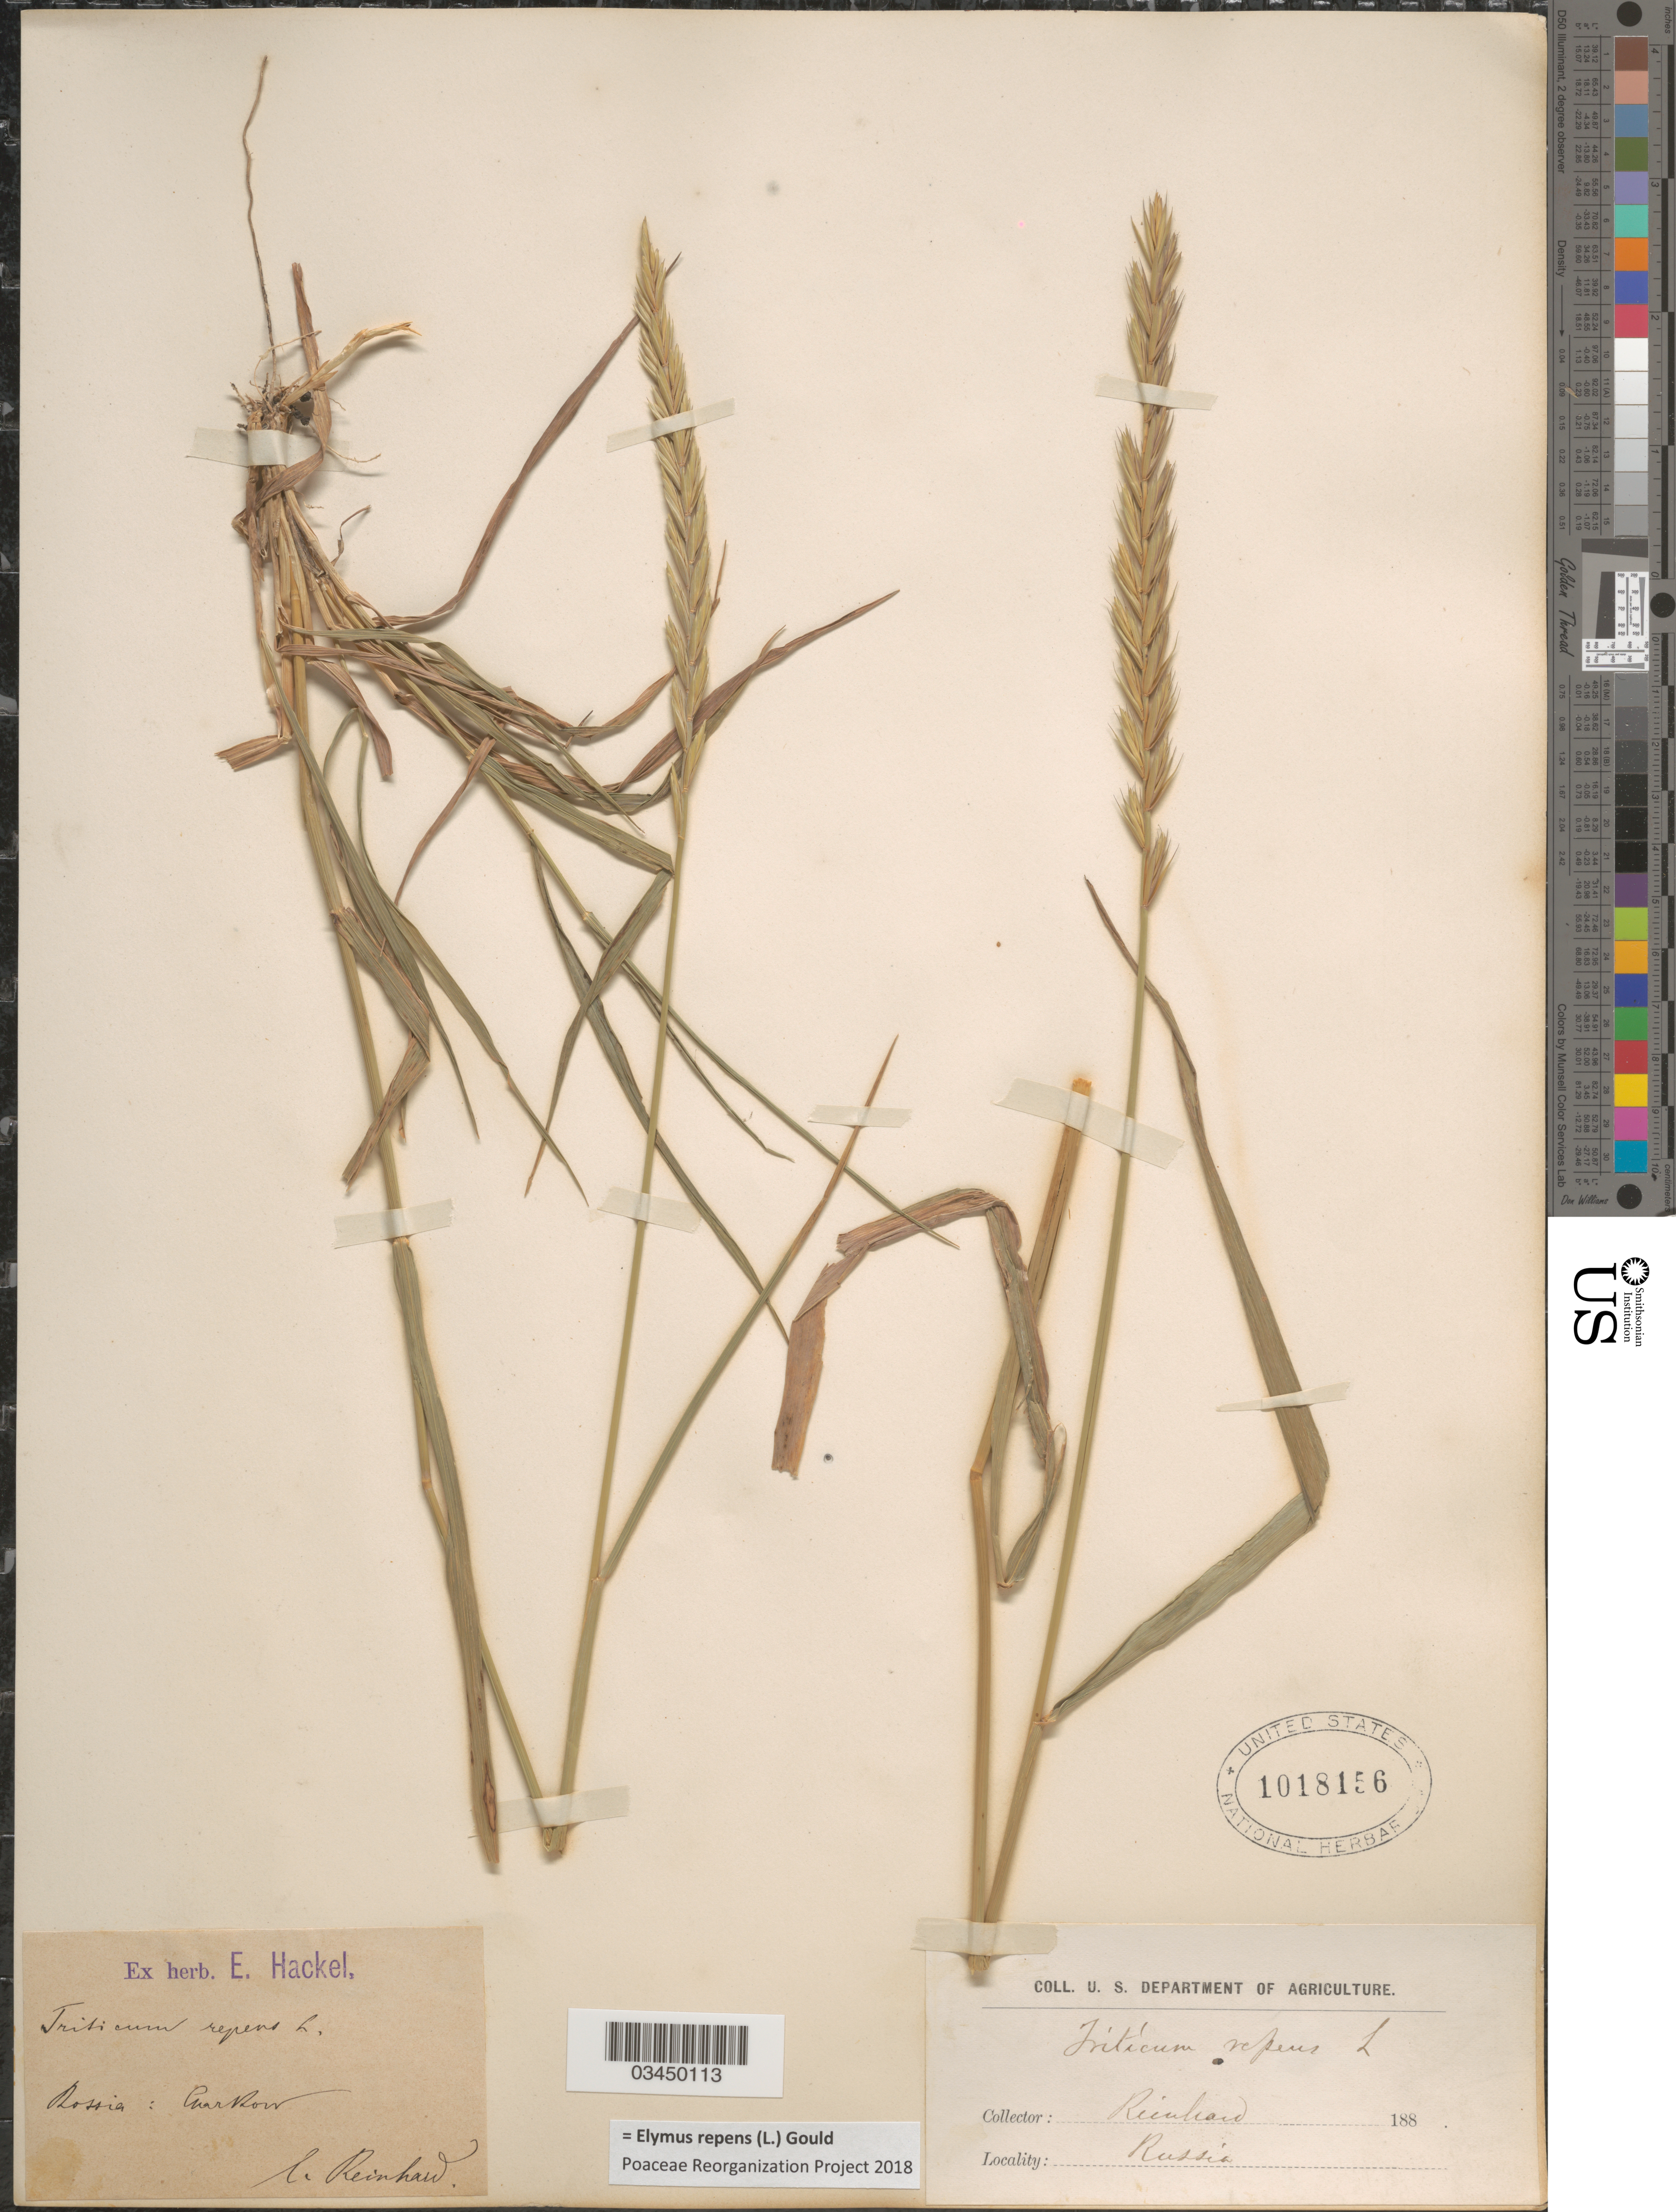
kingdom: Plantae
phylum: Tracheophyta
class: Liliopsida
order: Poales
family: Poaceae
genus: Elymus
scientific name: Elymus repens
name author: (L.) Gould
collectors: Reinhard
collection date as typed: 188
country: Ukraine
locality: Rossia: Charkow.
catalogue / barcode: US 1018156